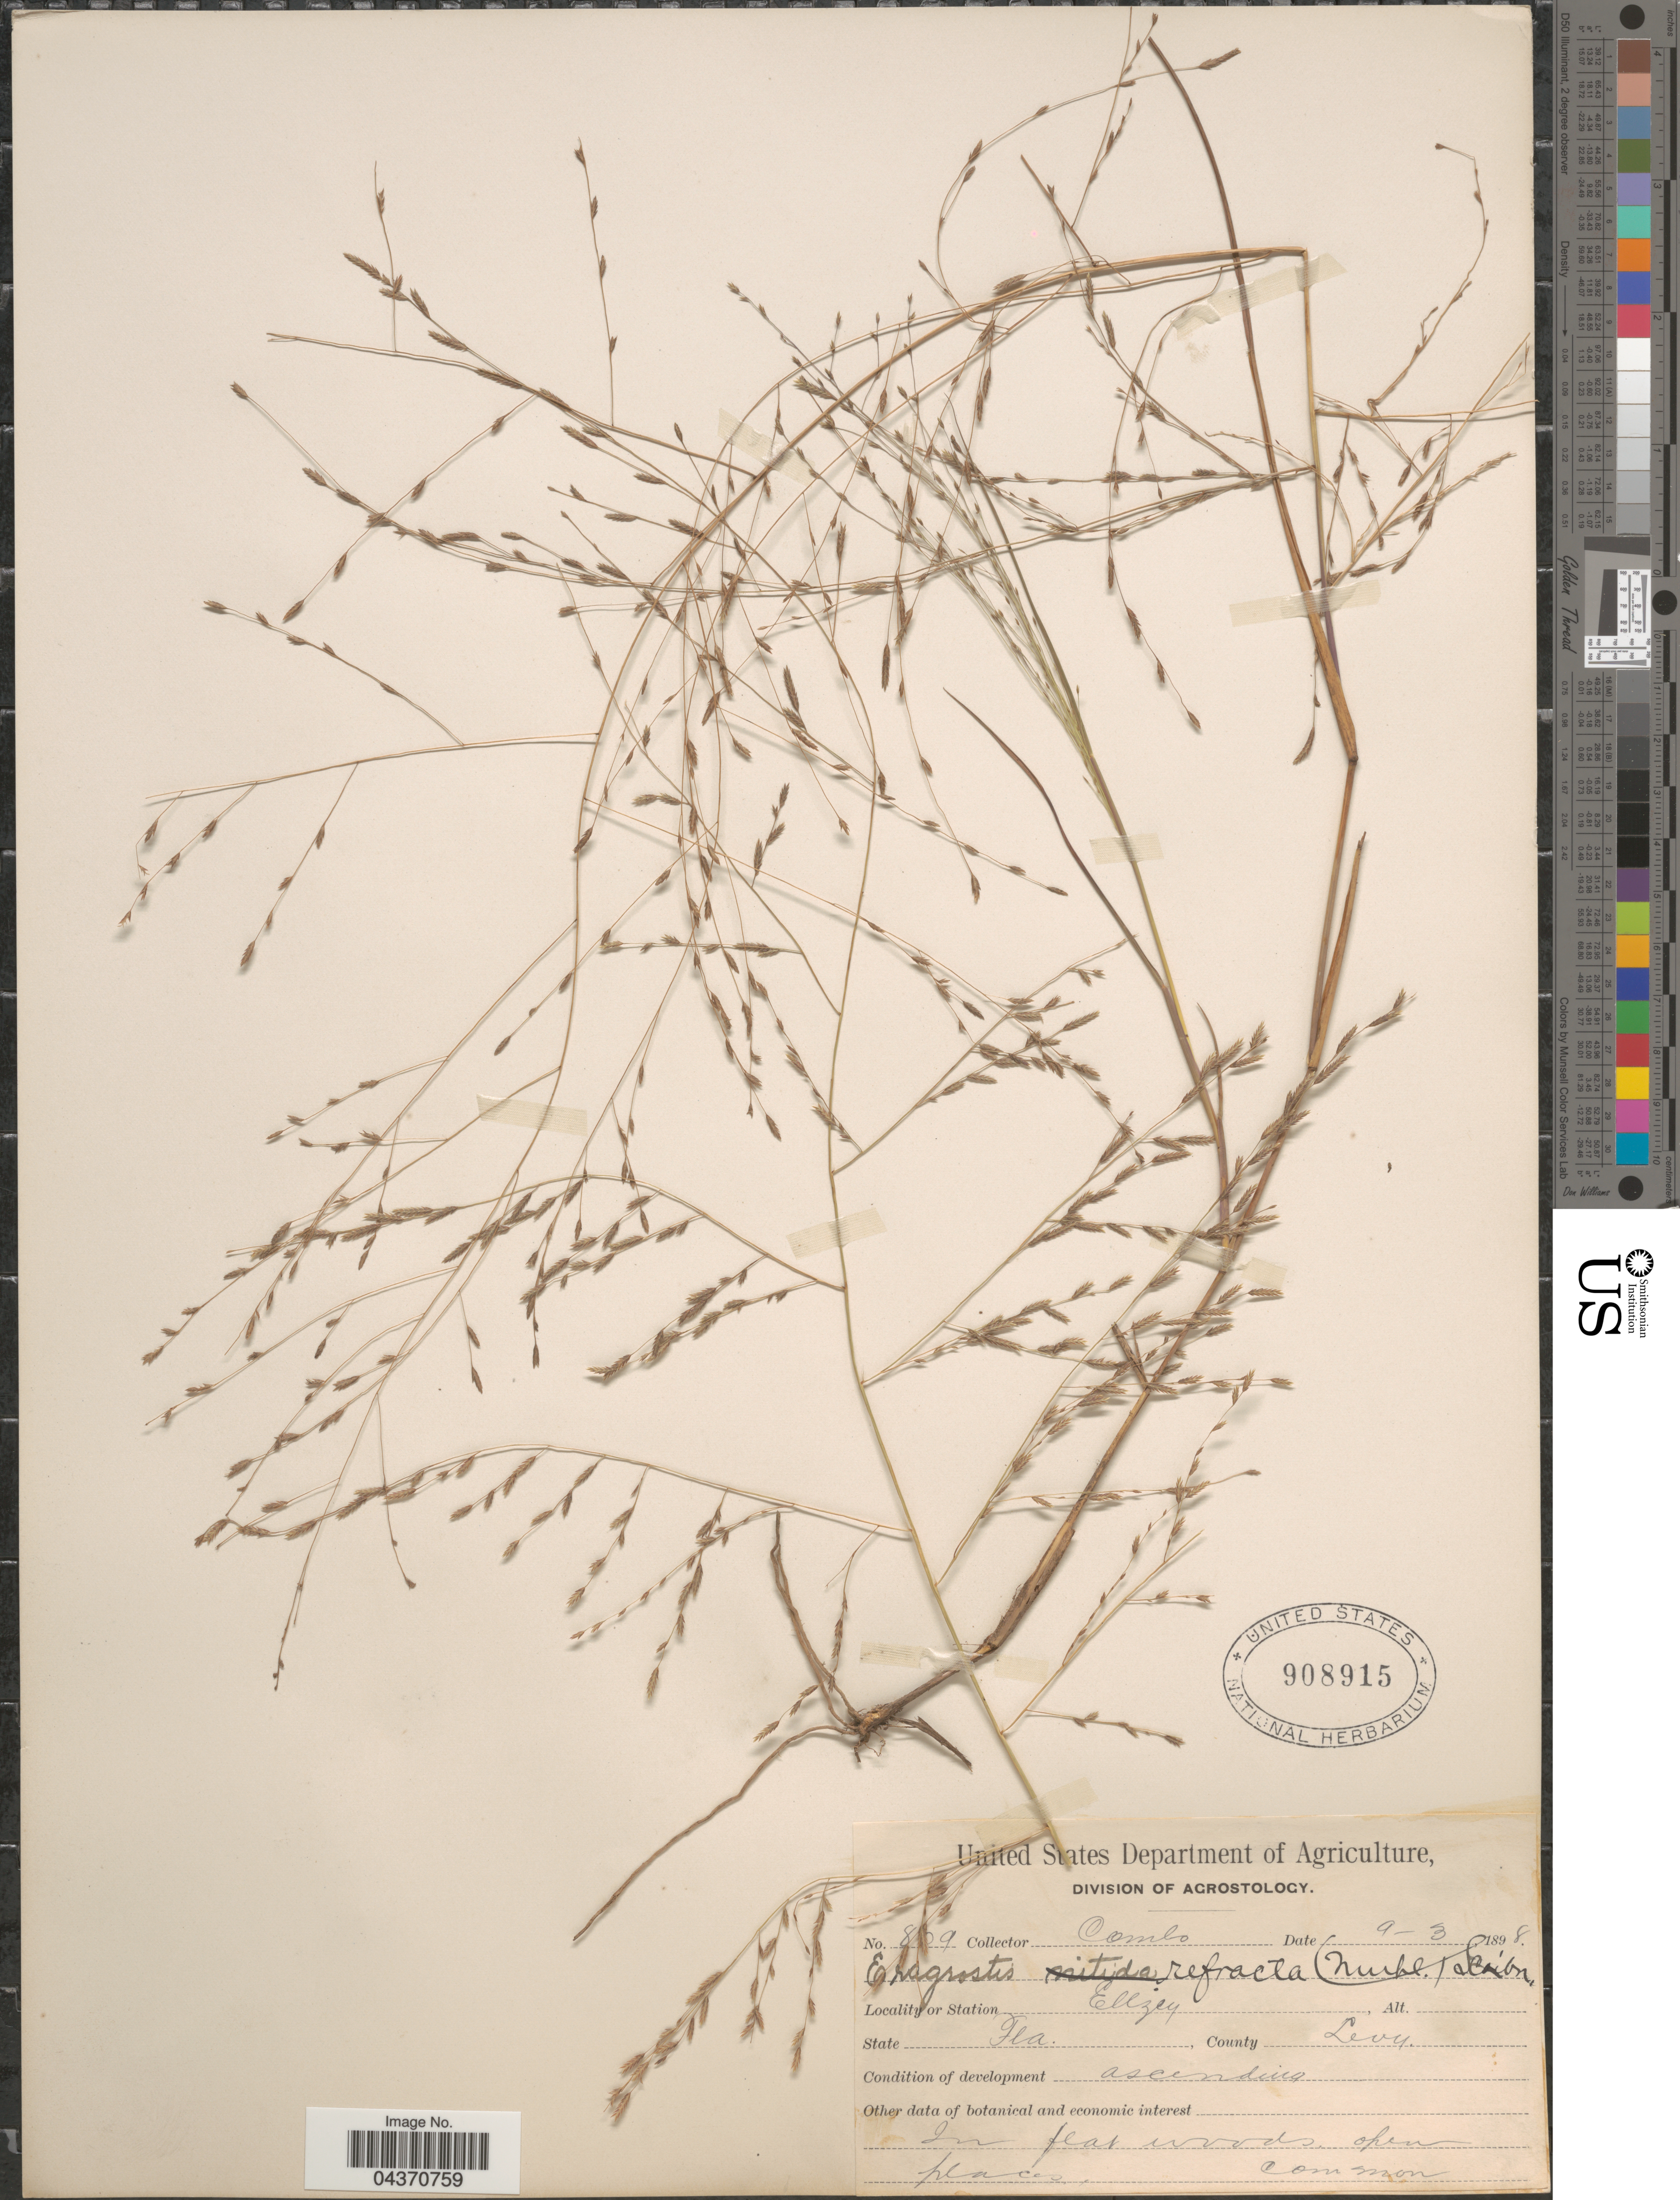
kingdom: Plantae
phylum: Tracheophyta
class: Liliopsida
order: Poales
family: Poaceae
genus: Eragrostis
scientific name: Eragrostis refracta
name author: (Muhl.) Scribn.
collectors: -. Combs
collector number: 809*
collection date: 1898-09-03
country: United States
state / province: Florida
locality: Station Ellzey.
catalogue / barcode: US 908915